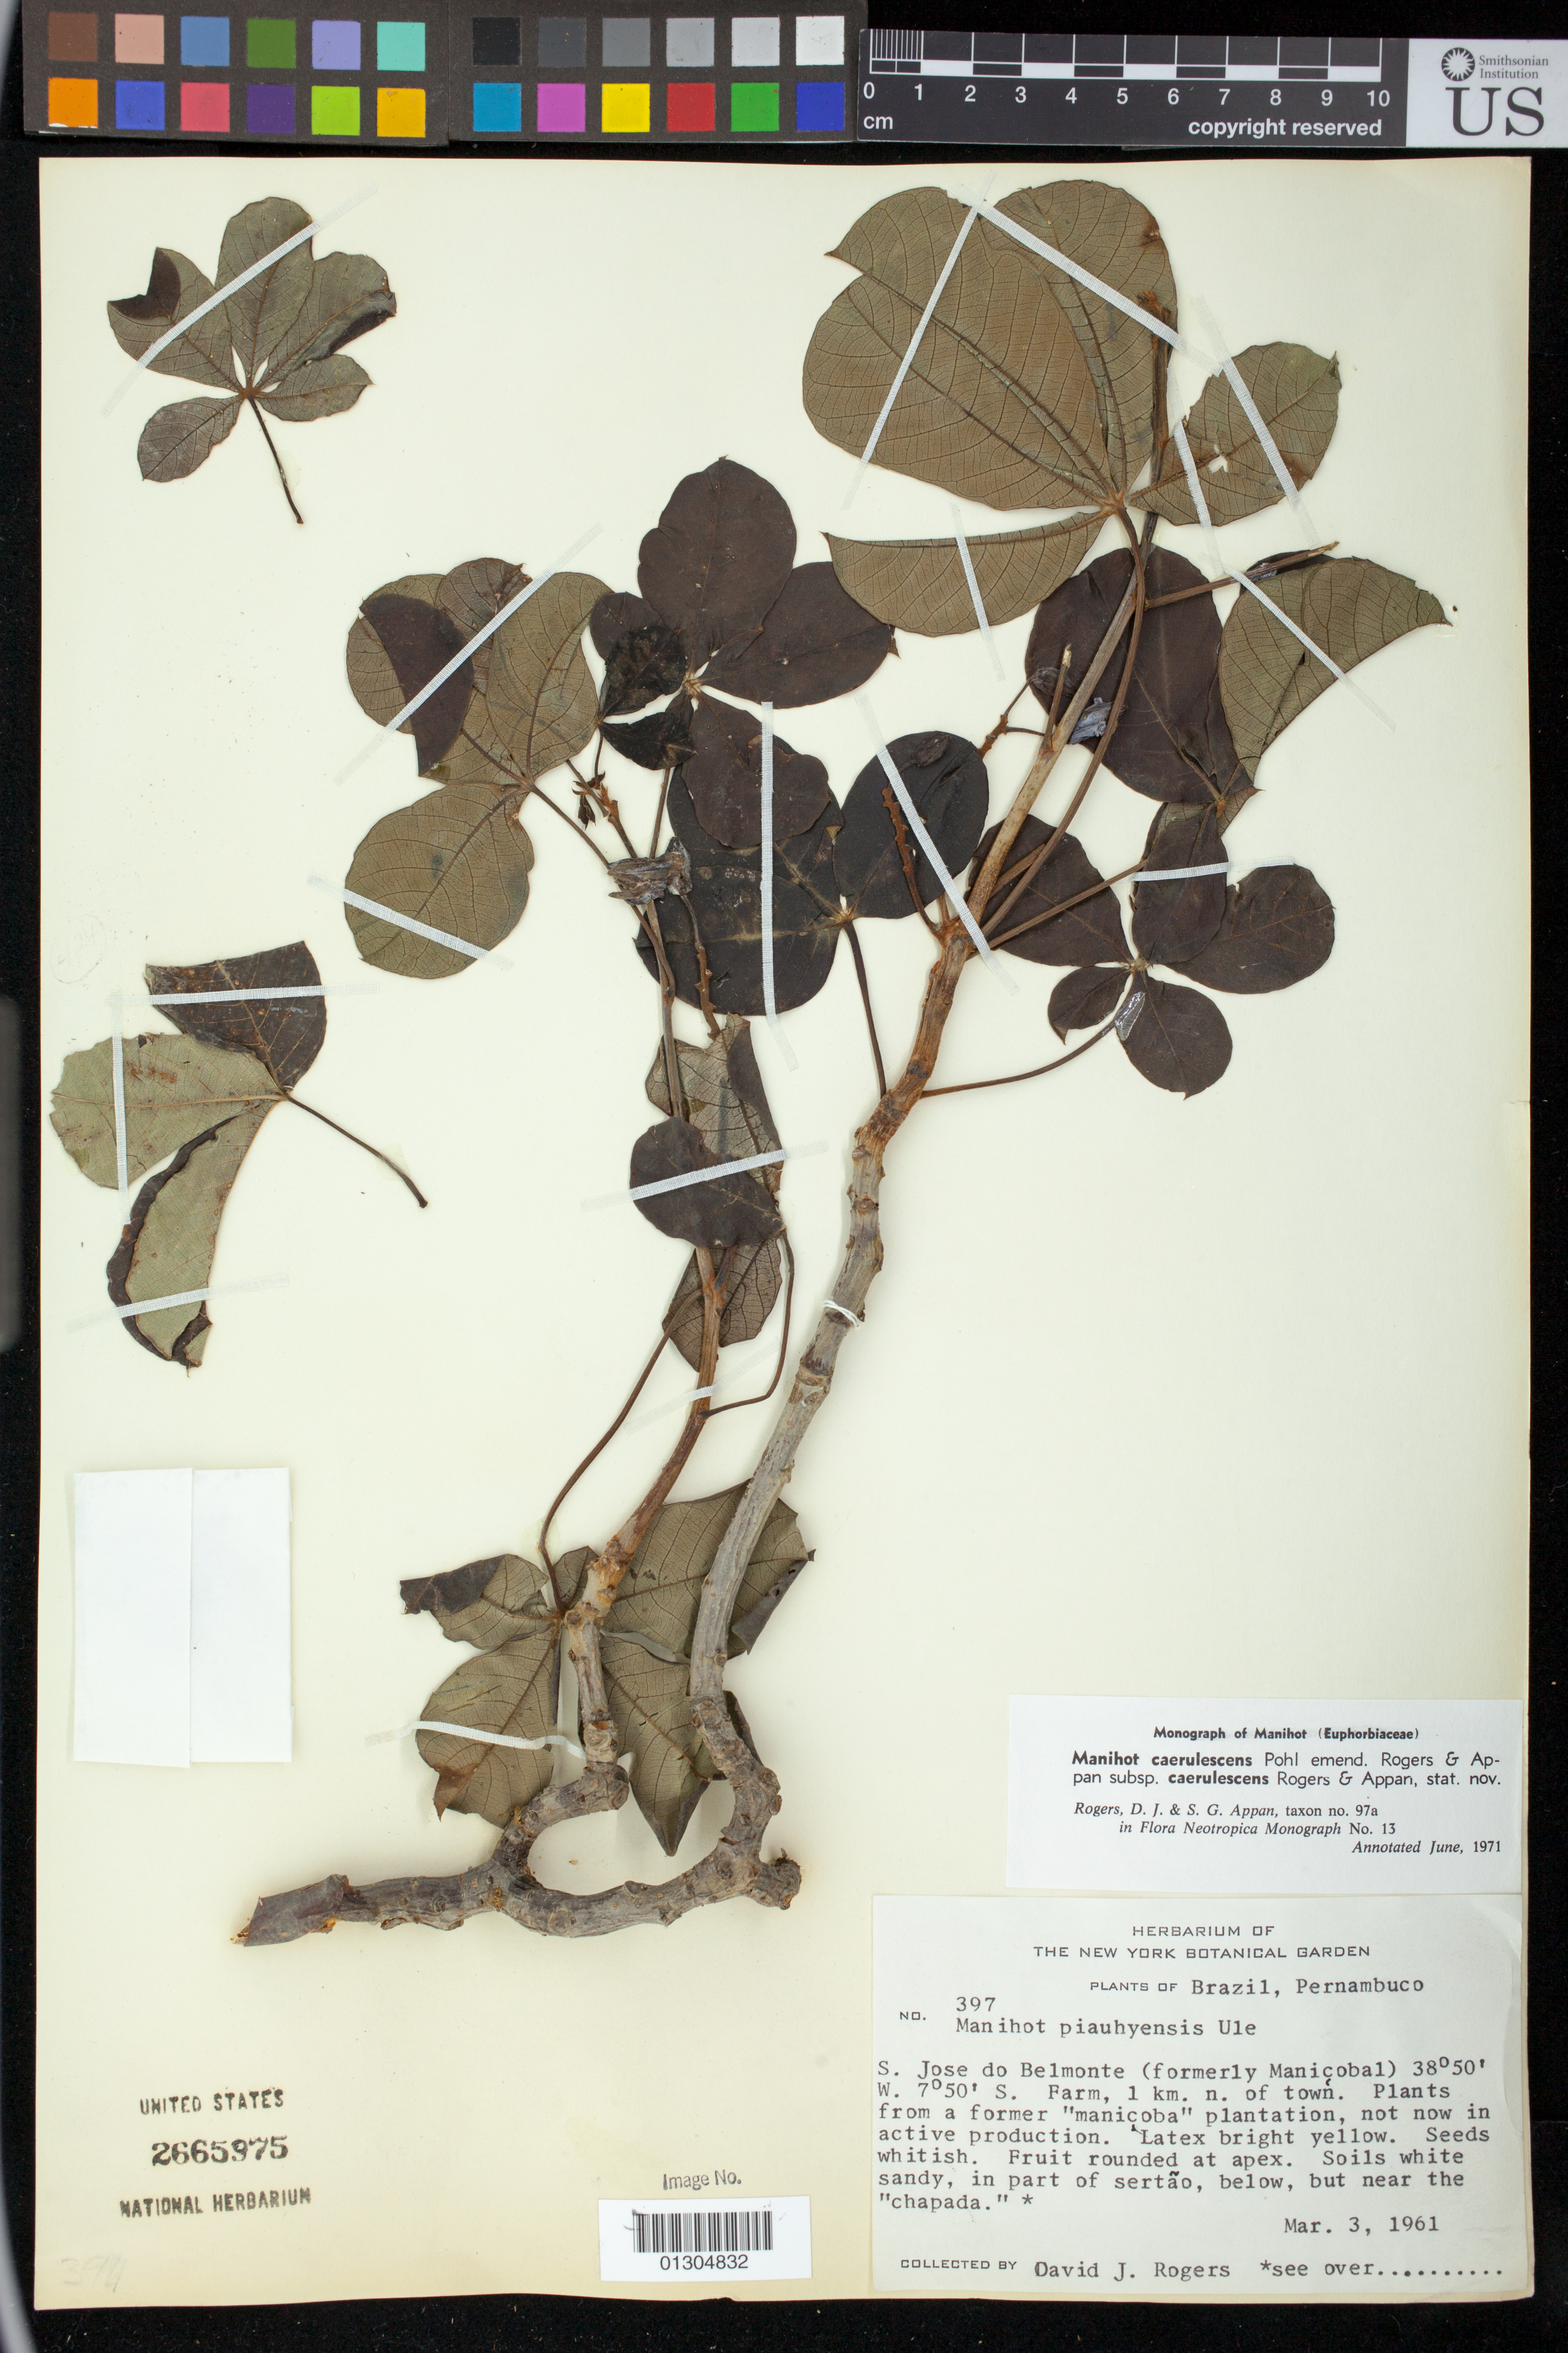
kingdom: Plantae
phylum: Tracheophyta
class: Magnoliopsida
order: Malpighiales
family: Euphorbiaceae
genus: Manihot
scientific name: Manihot caerulescens subsp. caerulescens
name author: Pohl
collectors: D. J. Rogers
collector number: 397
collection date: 1961-03-03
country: Brazil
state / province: Pernambuco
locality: S. Jose do Belmonte (formerly Manicobal) Farm, 1 km. n. of town.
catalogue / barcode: US 2665975